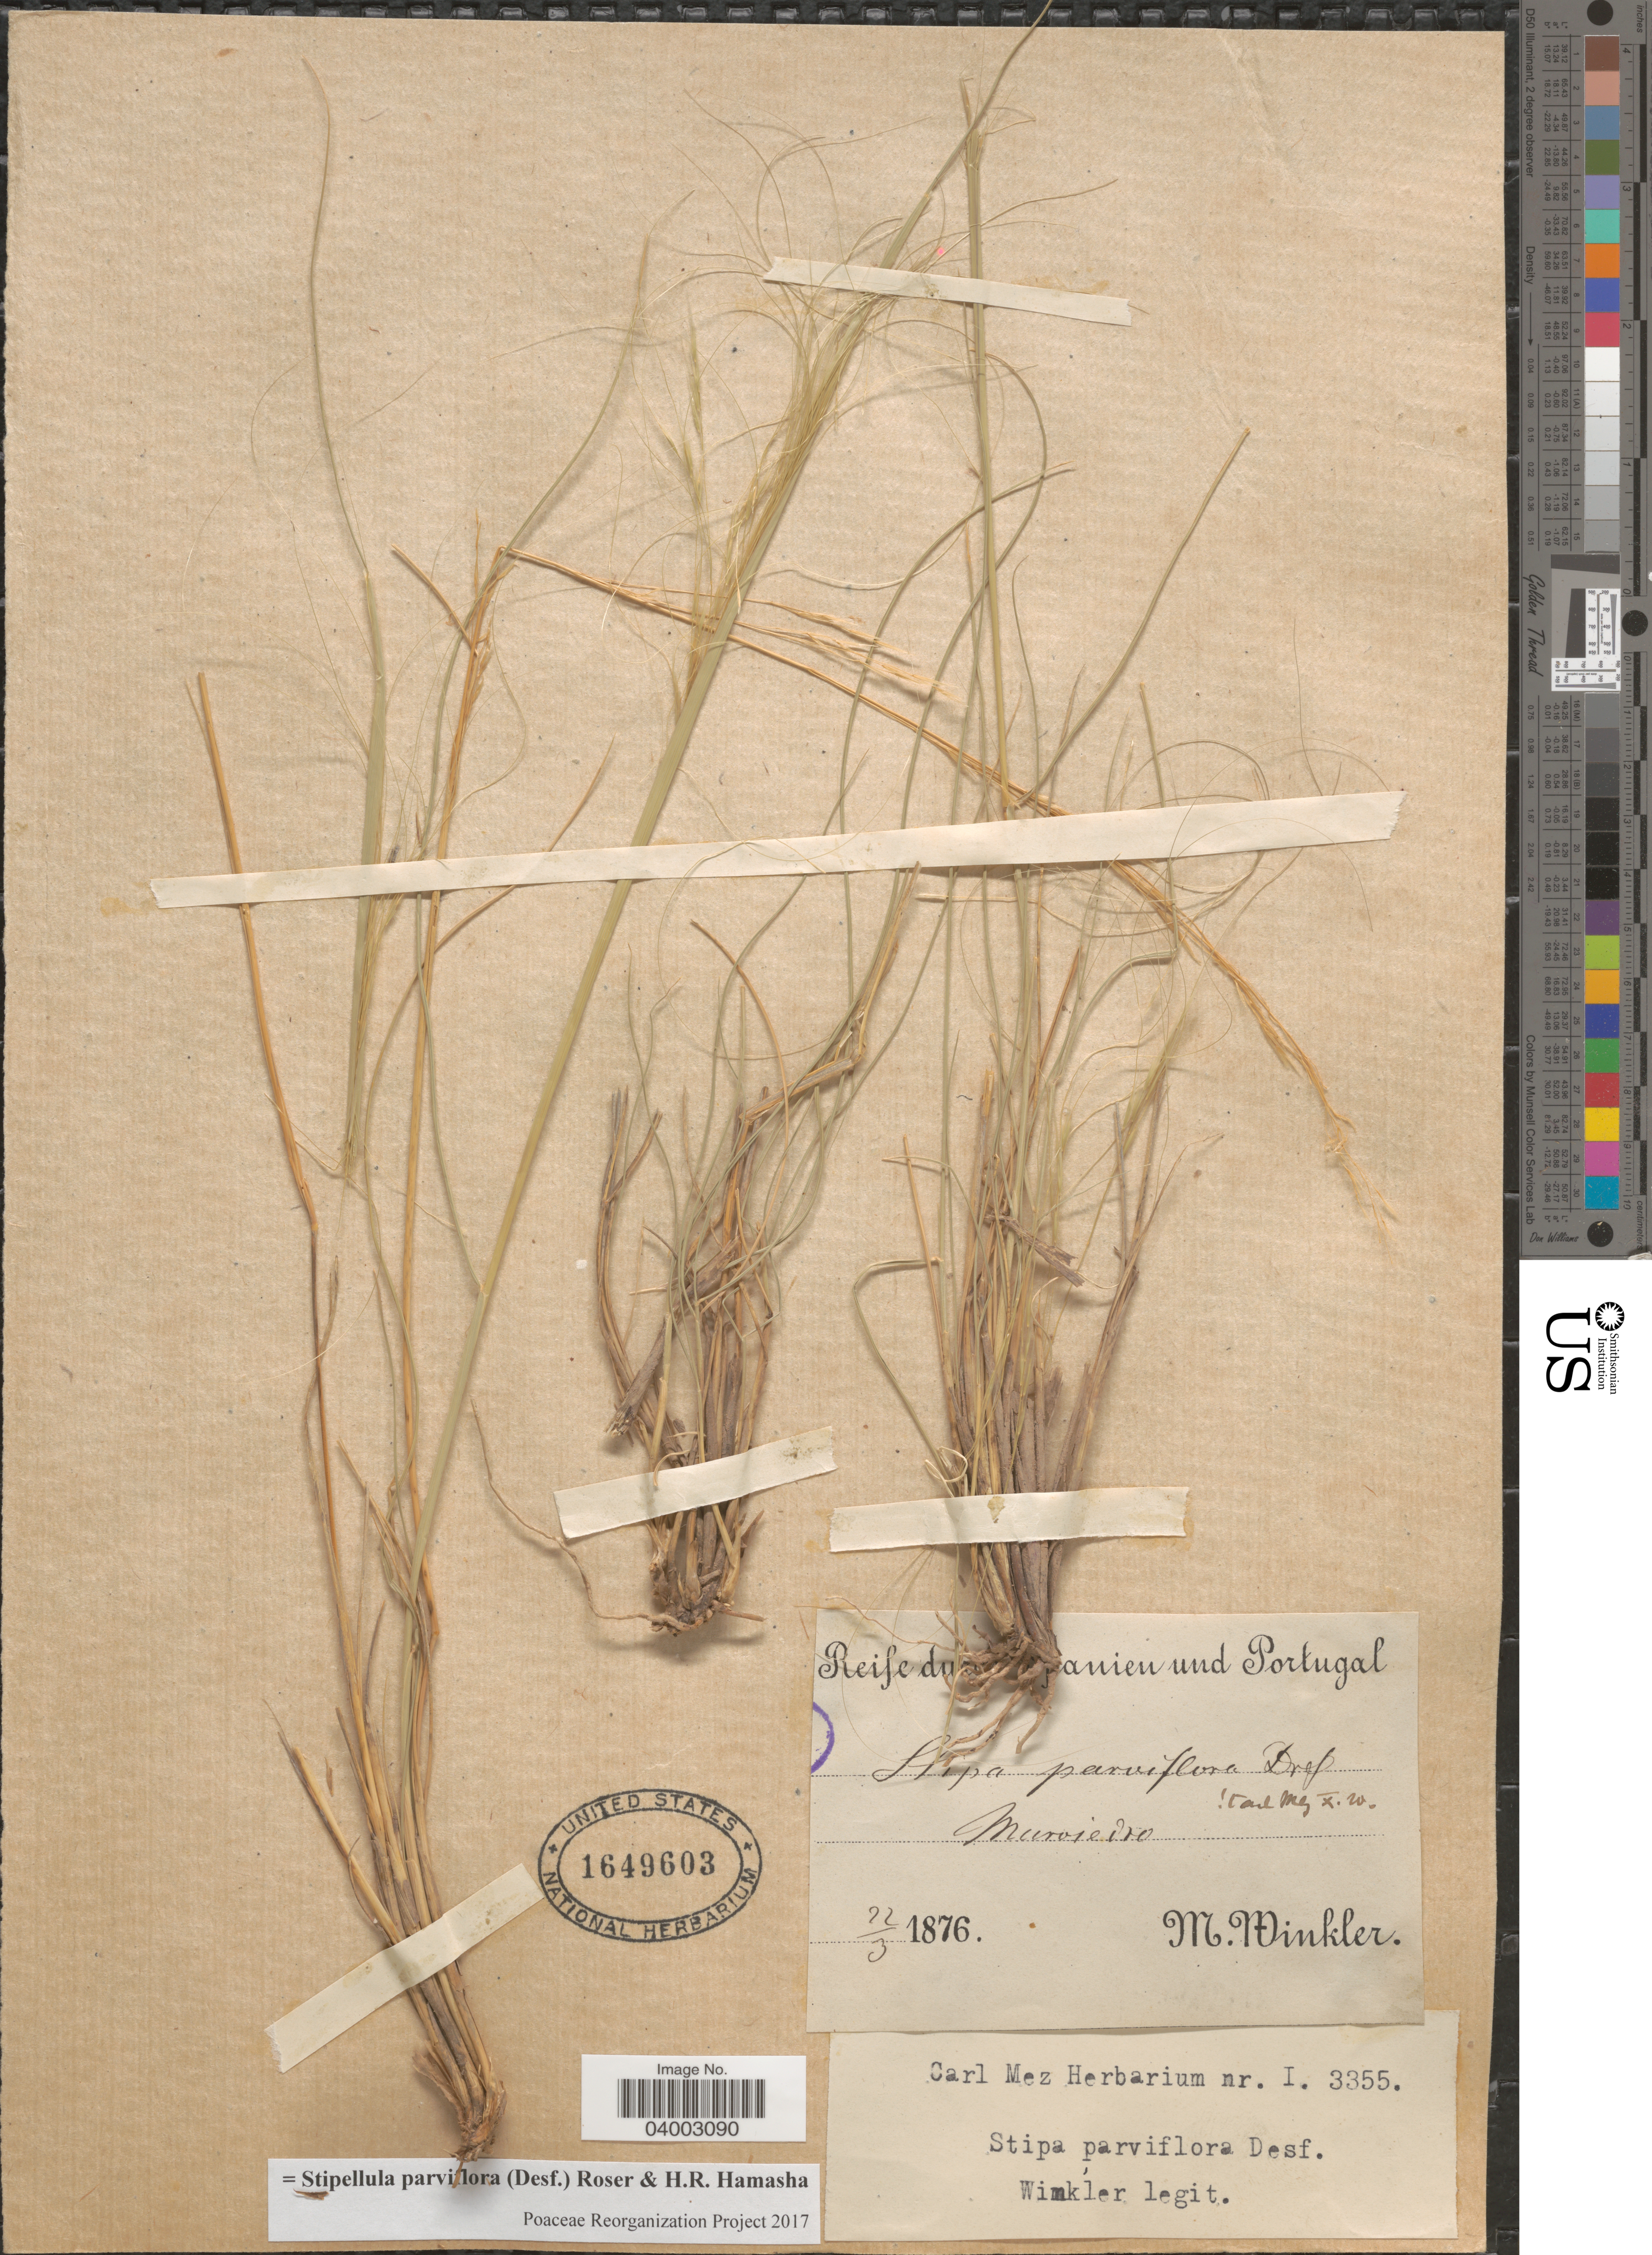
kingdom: Plantae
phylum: Tracheophyta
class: Liliopsida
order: Poales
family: Poaceae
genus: Stipellula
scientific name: Stipellula parviflora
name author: (Desf.) Röser & H. R. Hamasha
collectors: M. Winkler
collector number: I.3355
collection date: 1876-03-22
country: Spain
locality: Murviedro.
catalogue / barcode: US 1649603